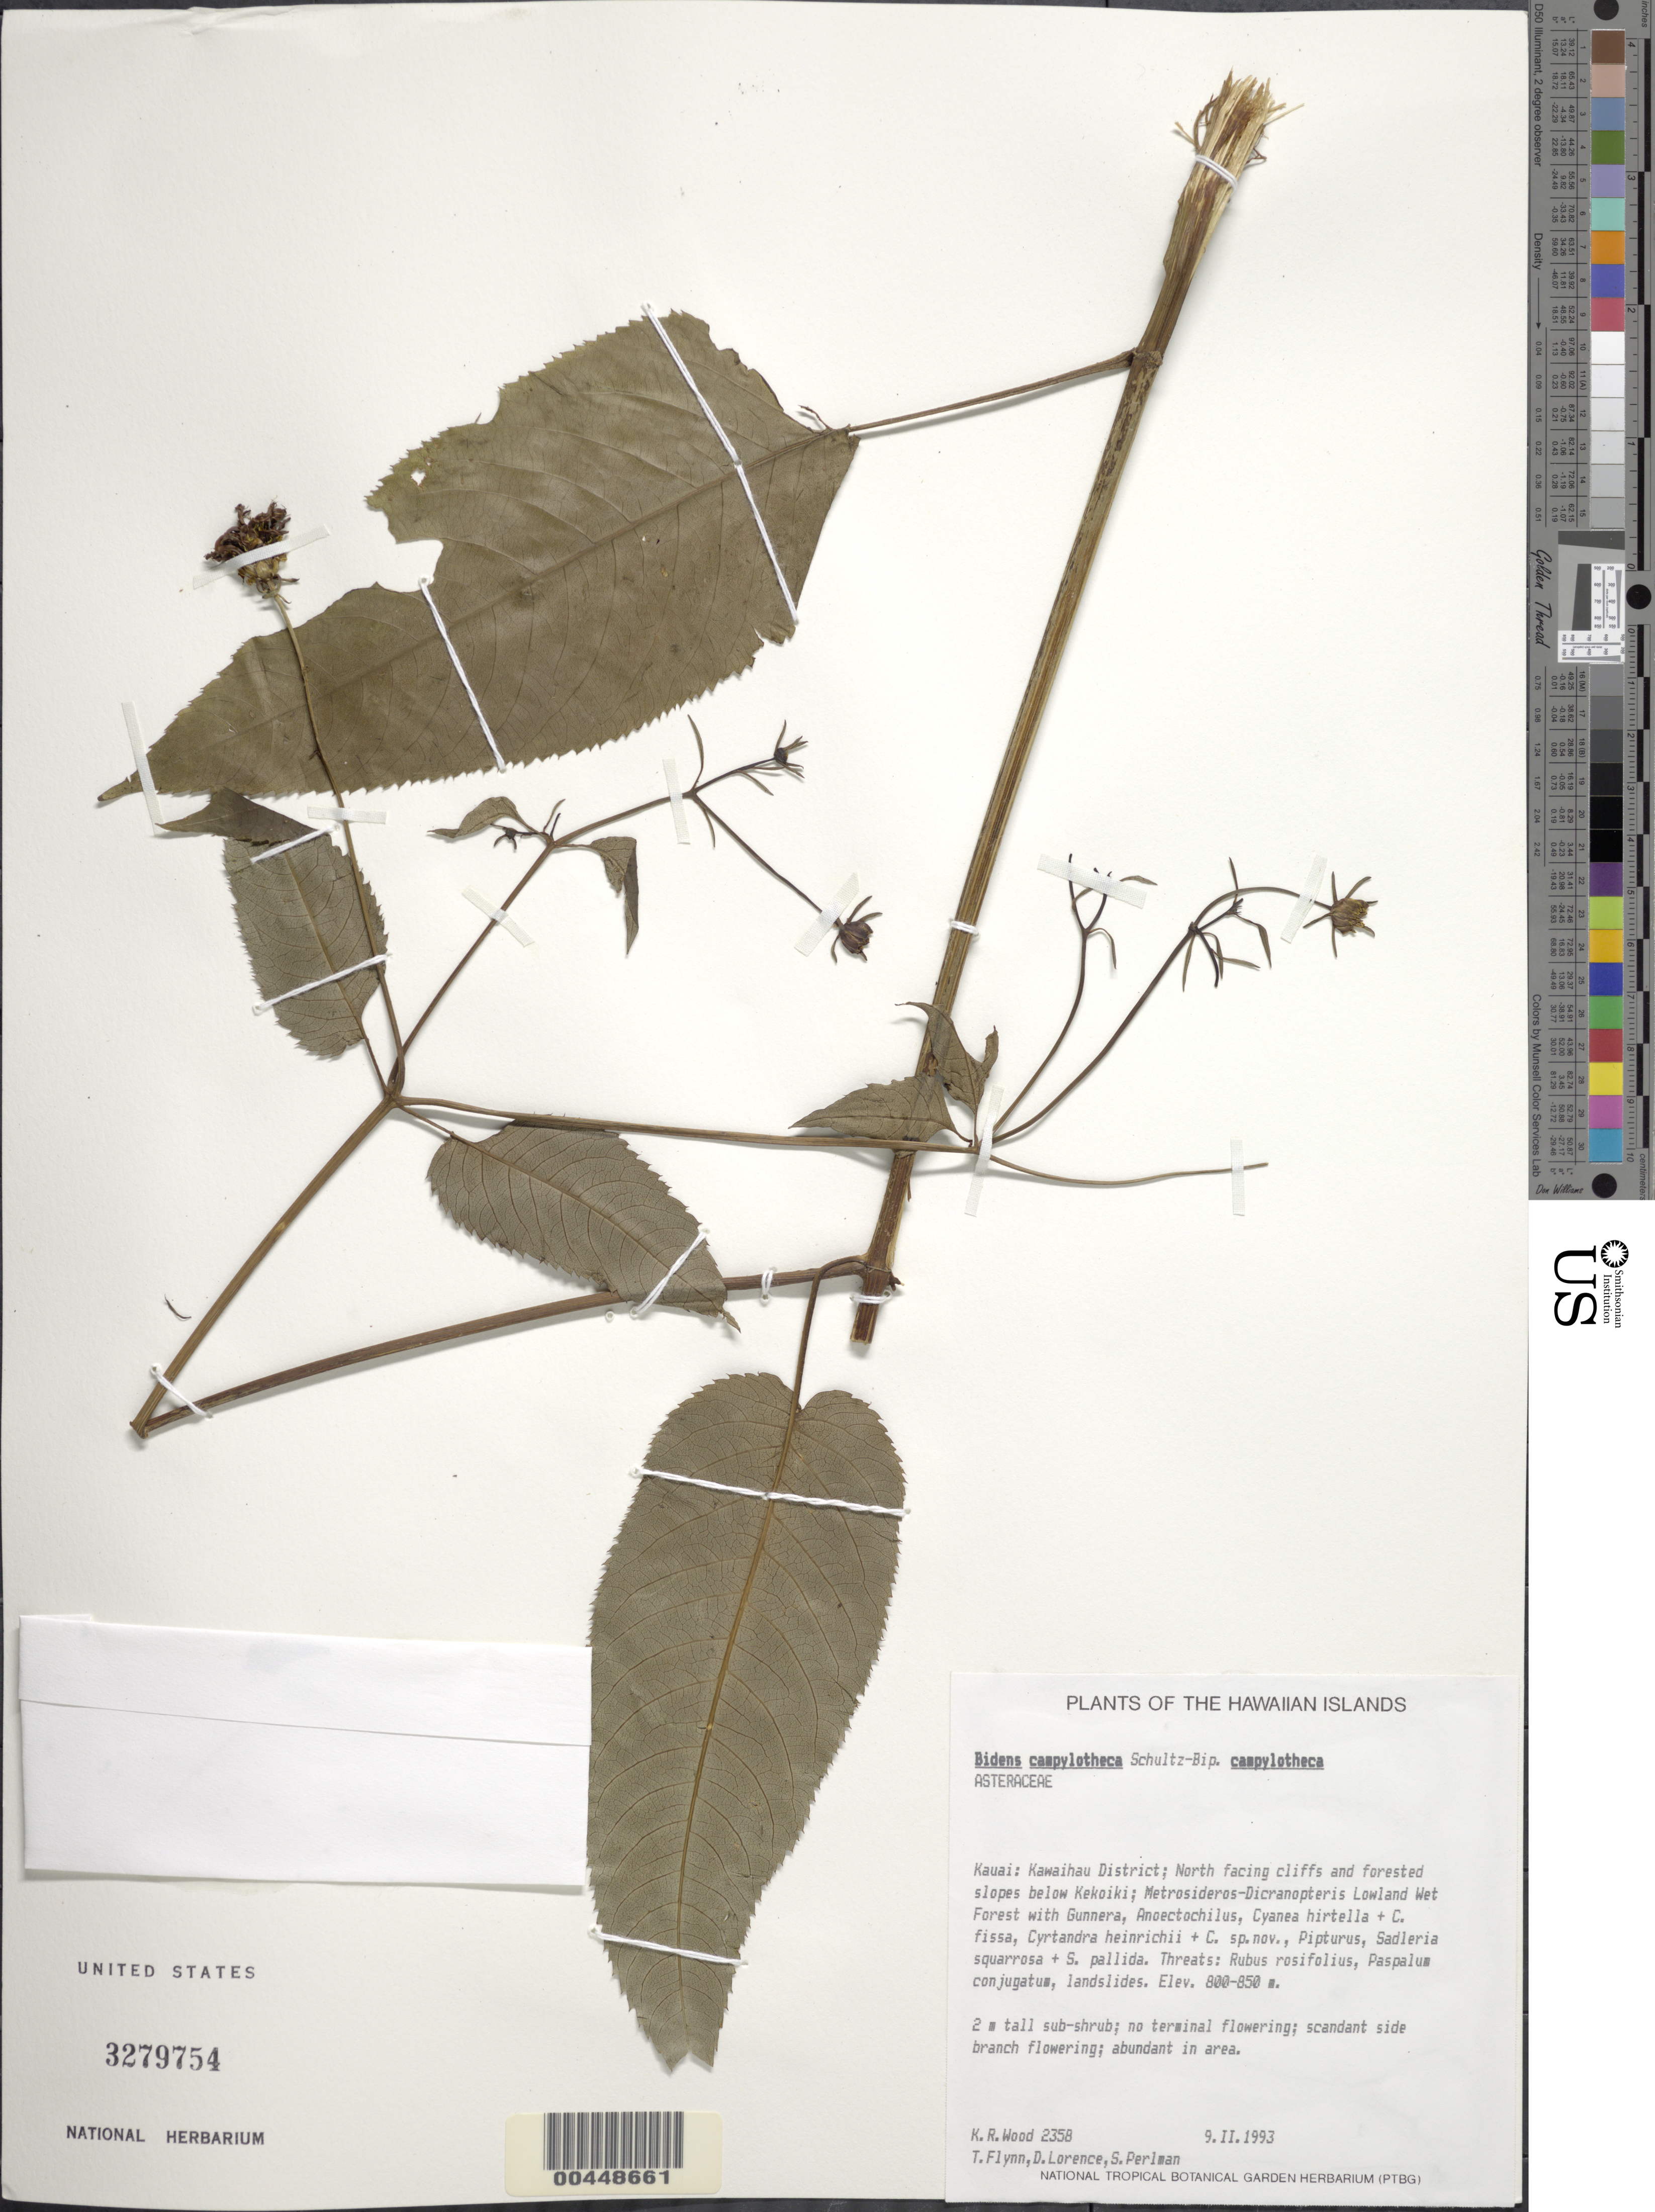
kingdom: Plantae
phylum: Tracheophyta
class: Magnoliopsida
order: Asterales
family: Asteraceae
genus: Bidens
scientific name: Bidens campylotheca subsp. campylotheca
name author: Sch. Bip.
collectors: K. R. Wood, T. W. Flynn, D. Lorence & S. P. Perlman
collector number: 2358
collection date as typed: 9 Feb 1993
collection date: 1993-02-09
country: United States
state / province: Hawaii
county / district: Kauai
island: Kaua'i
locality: Kawaihau Dist., N facing cliffs and slopes below Kekoiki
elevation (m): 800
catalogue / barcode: US 3279754